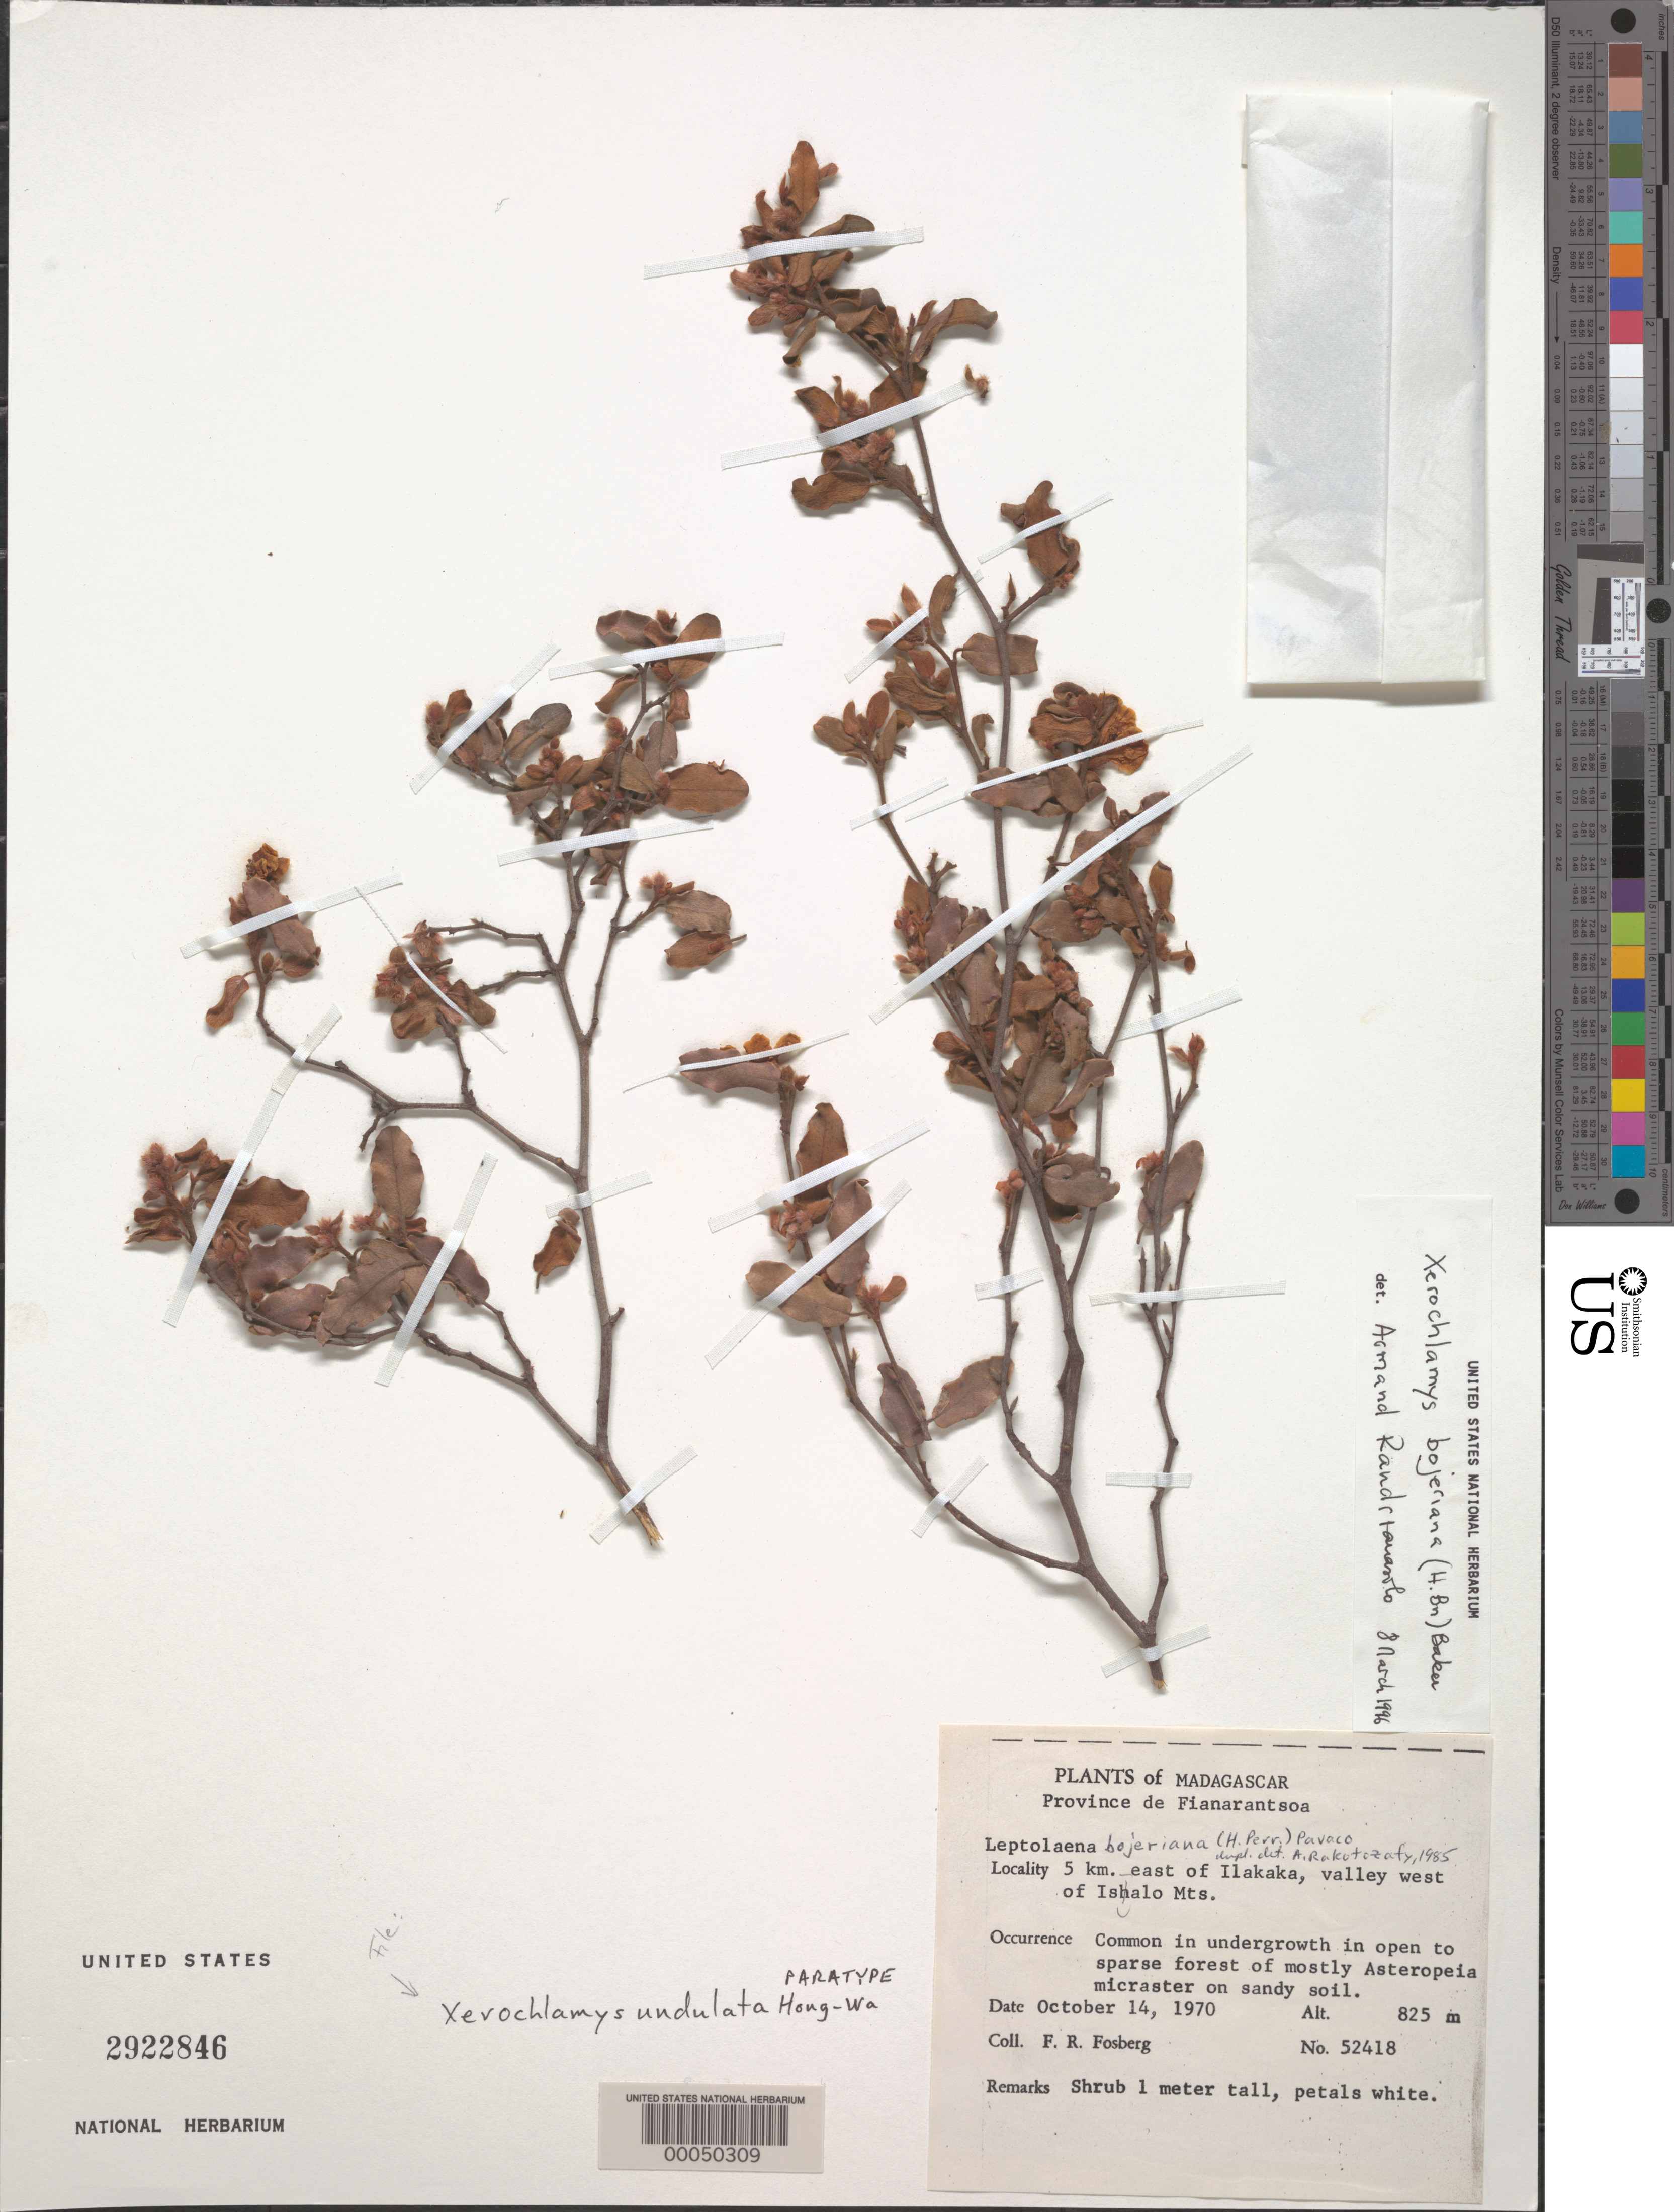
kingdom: Plantae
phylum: Tracheophyta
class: Magnoliopsida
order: Malvales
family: Sarcolaenaceae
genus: Xerochlamys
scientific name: Xerochlamys undulata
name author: Hong-Wa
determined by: Hong-Wa, Cynthia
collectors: F. R. Fosberg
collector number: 52418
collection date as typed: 14 Oct 1970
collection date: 1970-10-14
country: Madagascar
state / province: Ihorombe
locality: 5 km E of Ilakaka, valley W of Ishalo Mts.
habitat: Sandy soil in open to sparse forest.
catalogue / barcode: US 2922846-2